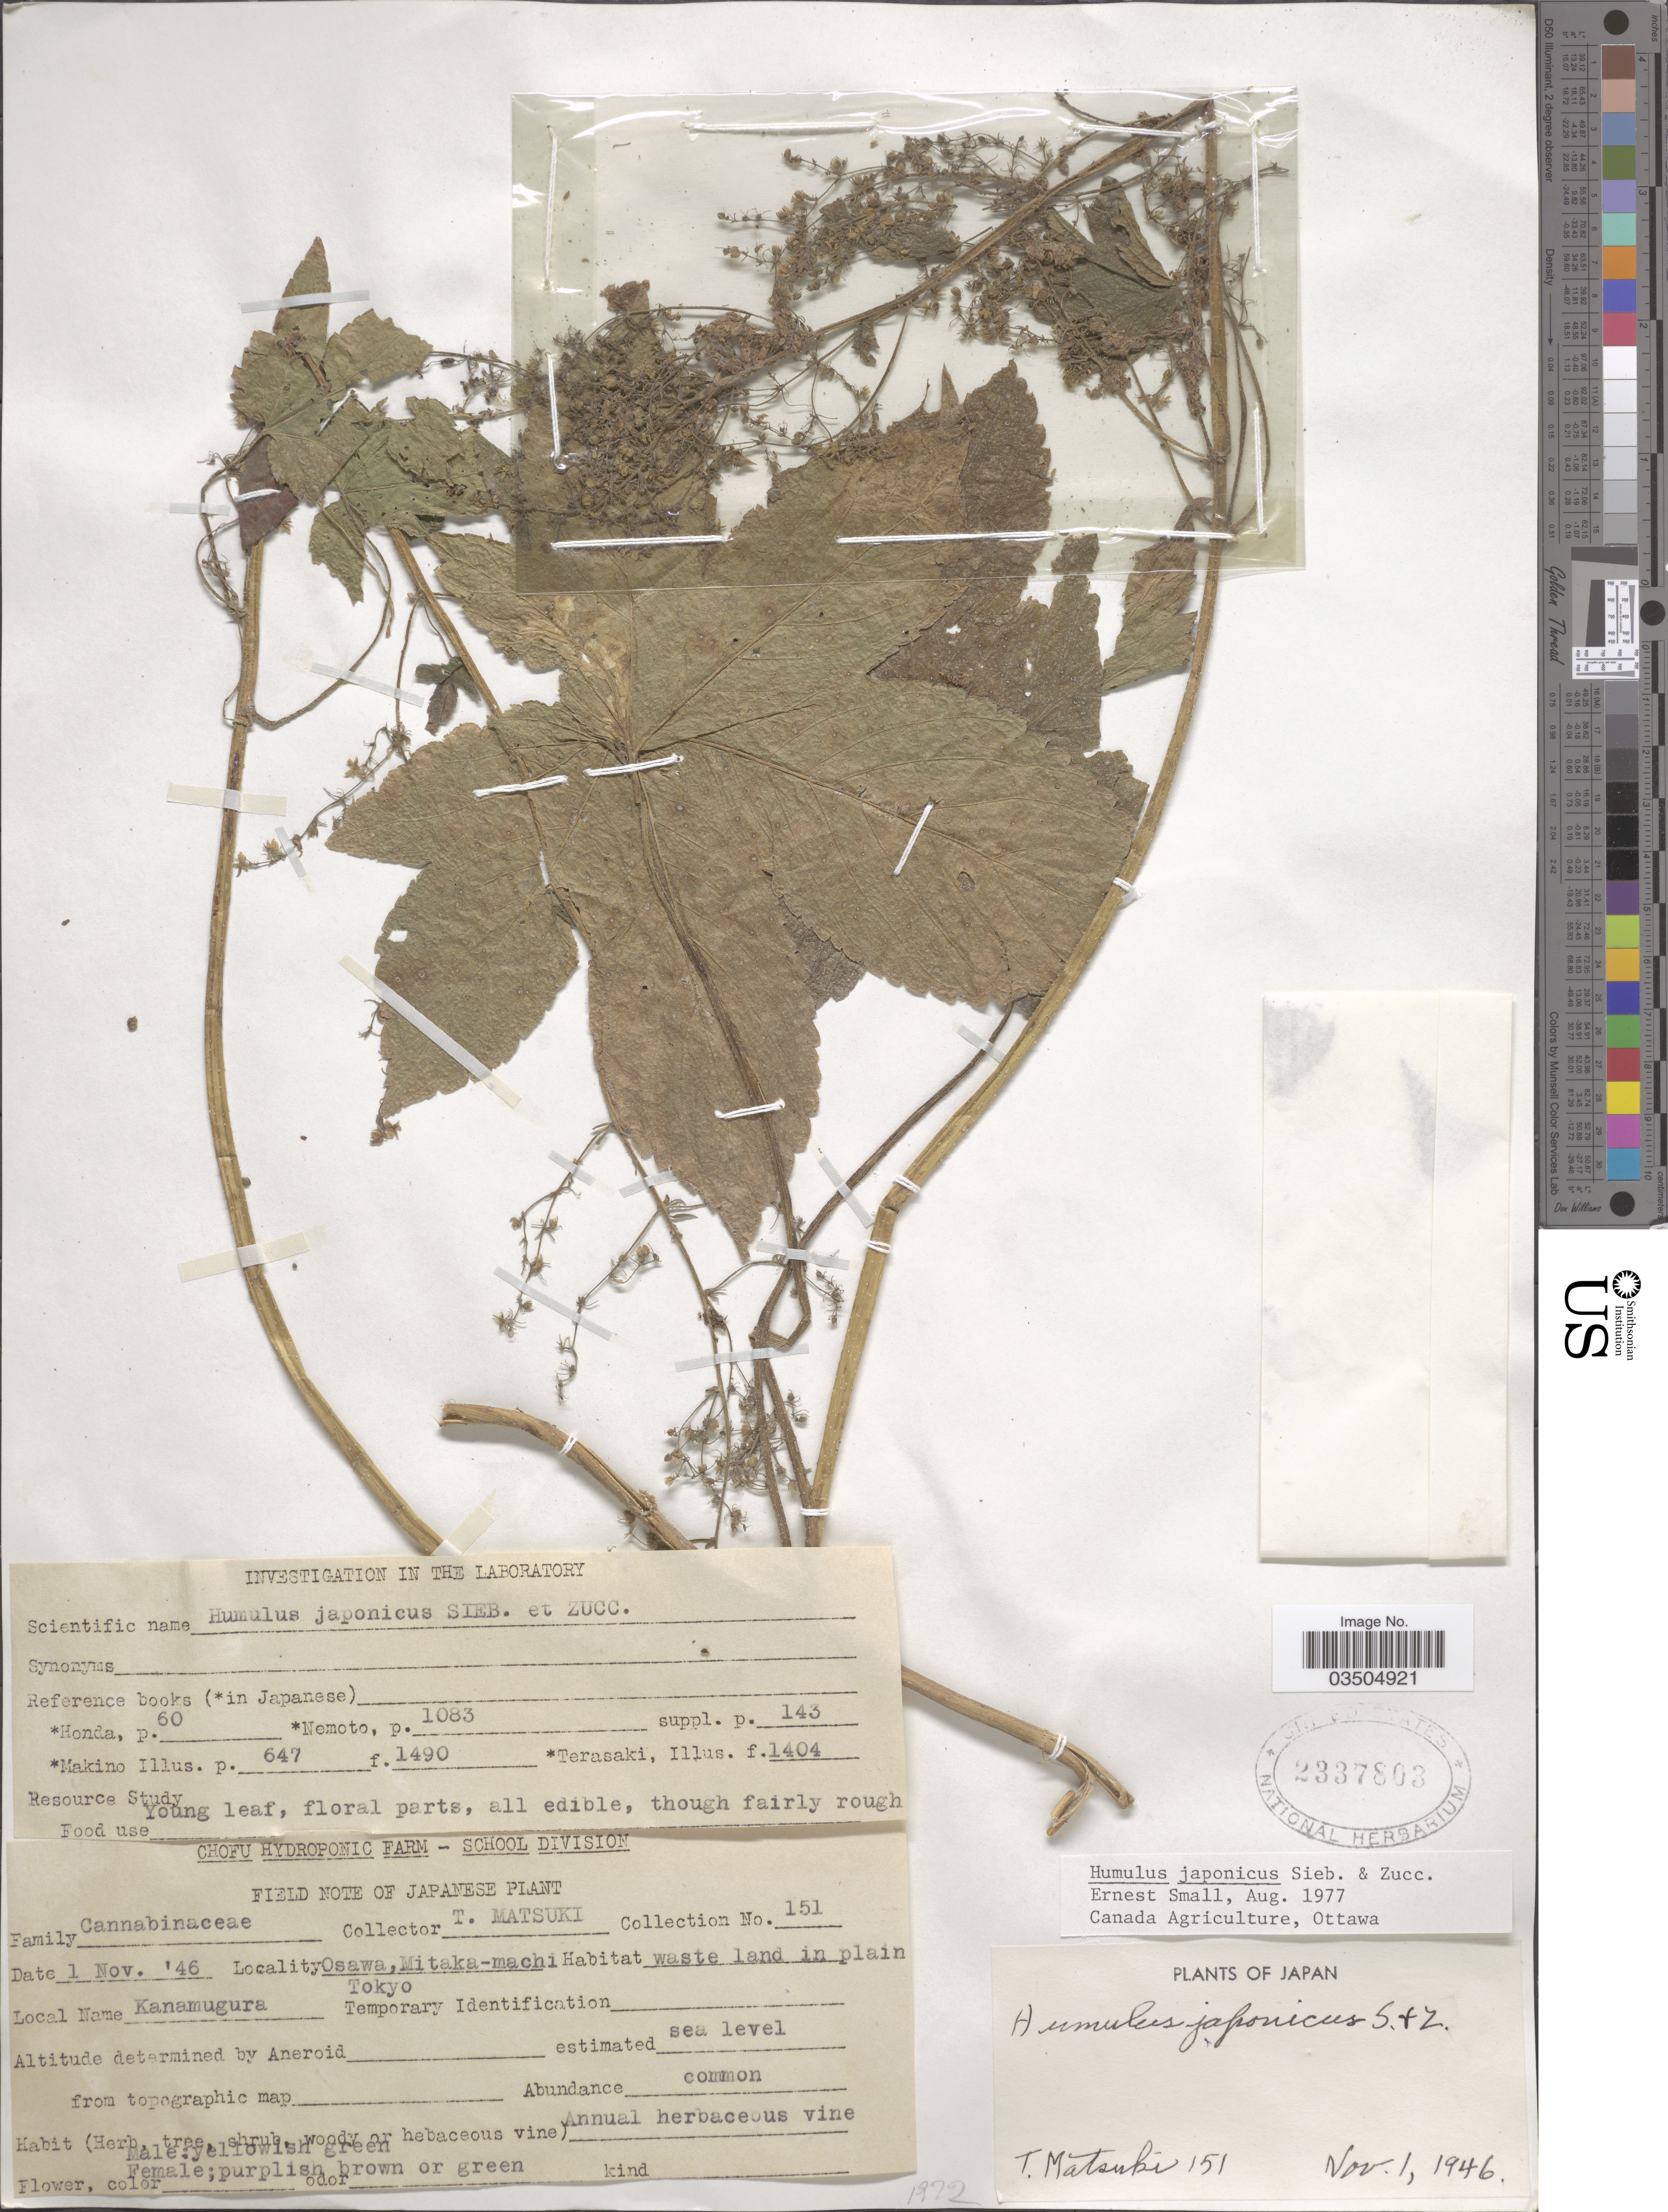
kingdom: Plantae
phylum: Tracheophyta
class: Magnoliopsida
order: Rosales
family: Cannabaceae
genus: Humulus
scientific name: Humulus japonicus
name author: Siebold & Zucc.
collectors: T. Matsuki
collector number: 151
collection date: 1946-11-01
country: Japan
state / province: Tokyo, Federal City of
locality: Osawa, Mitaka-machi Tokyo.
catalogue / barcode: US 2337803